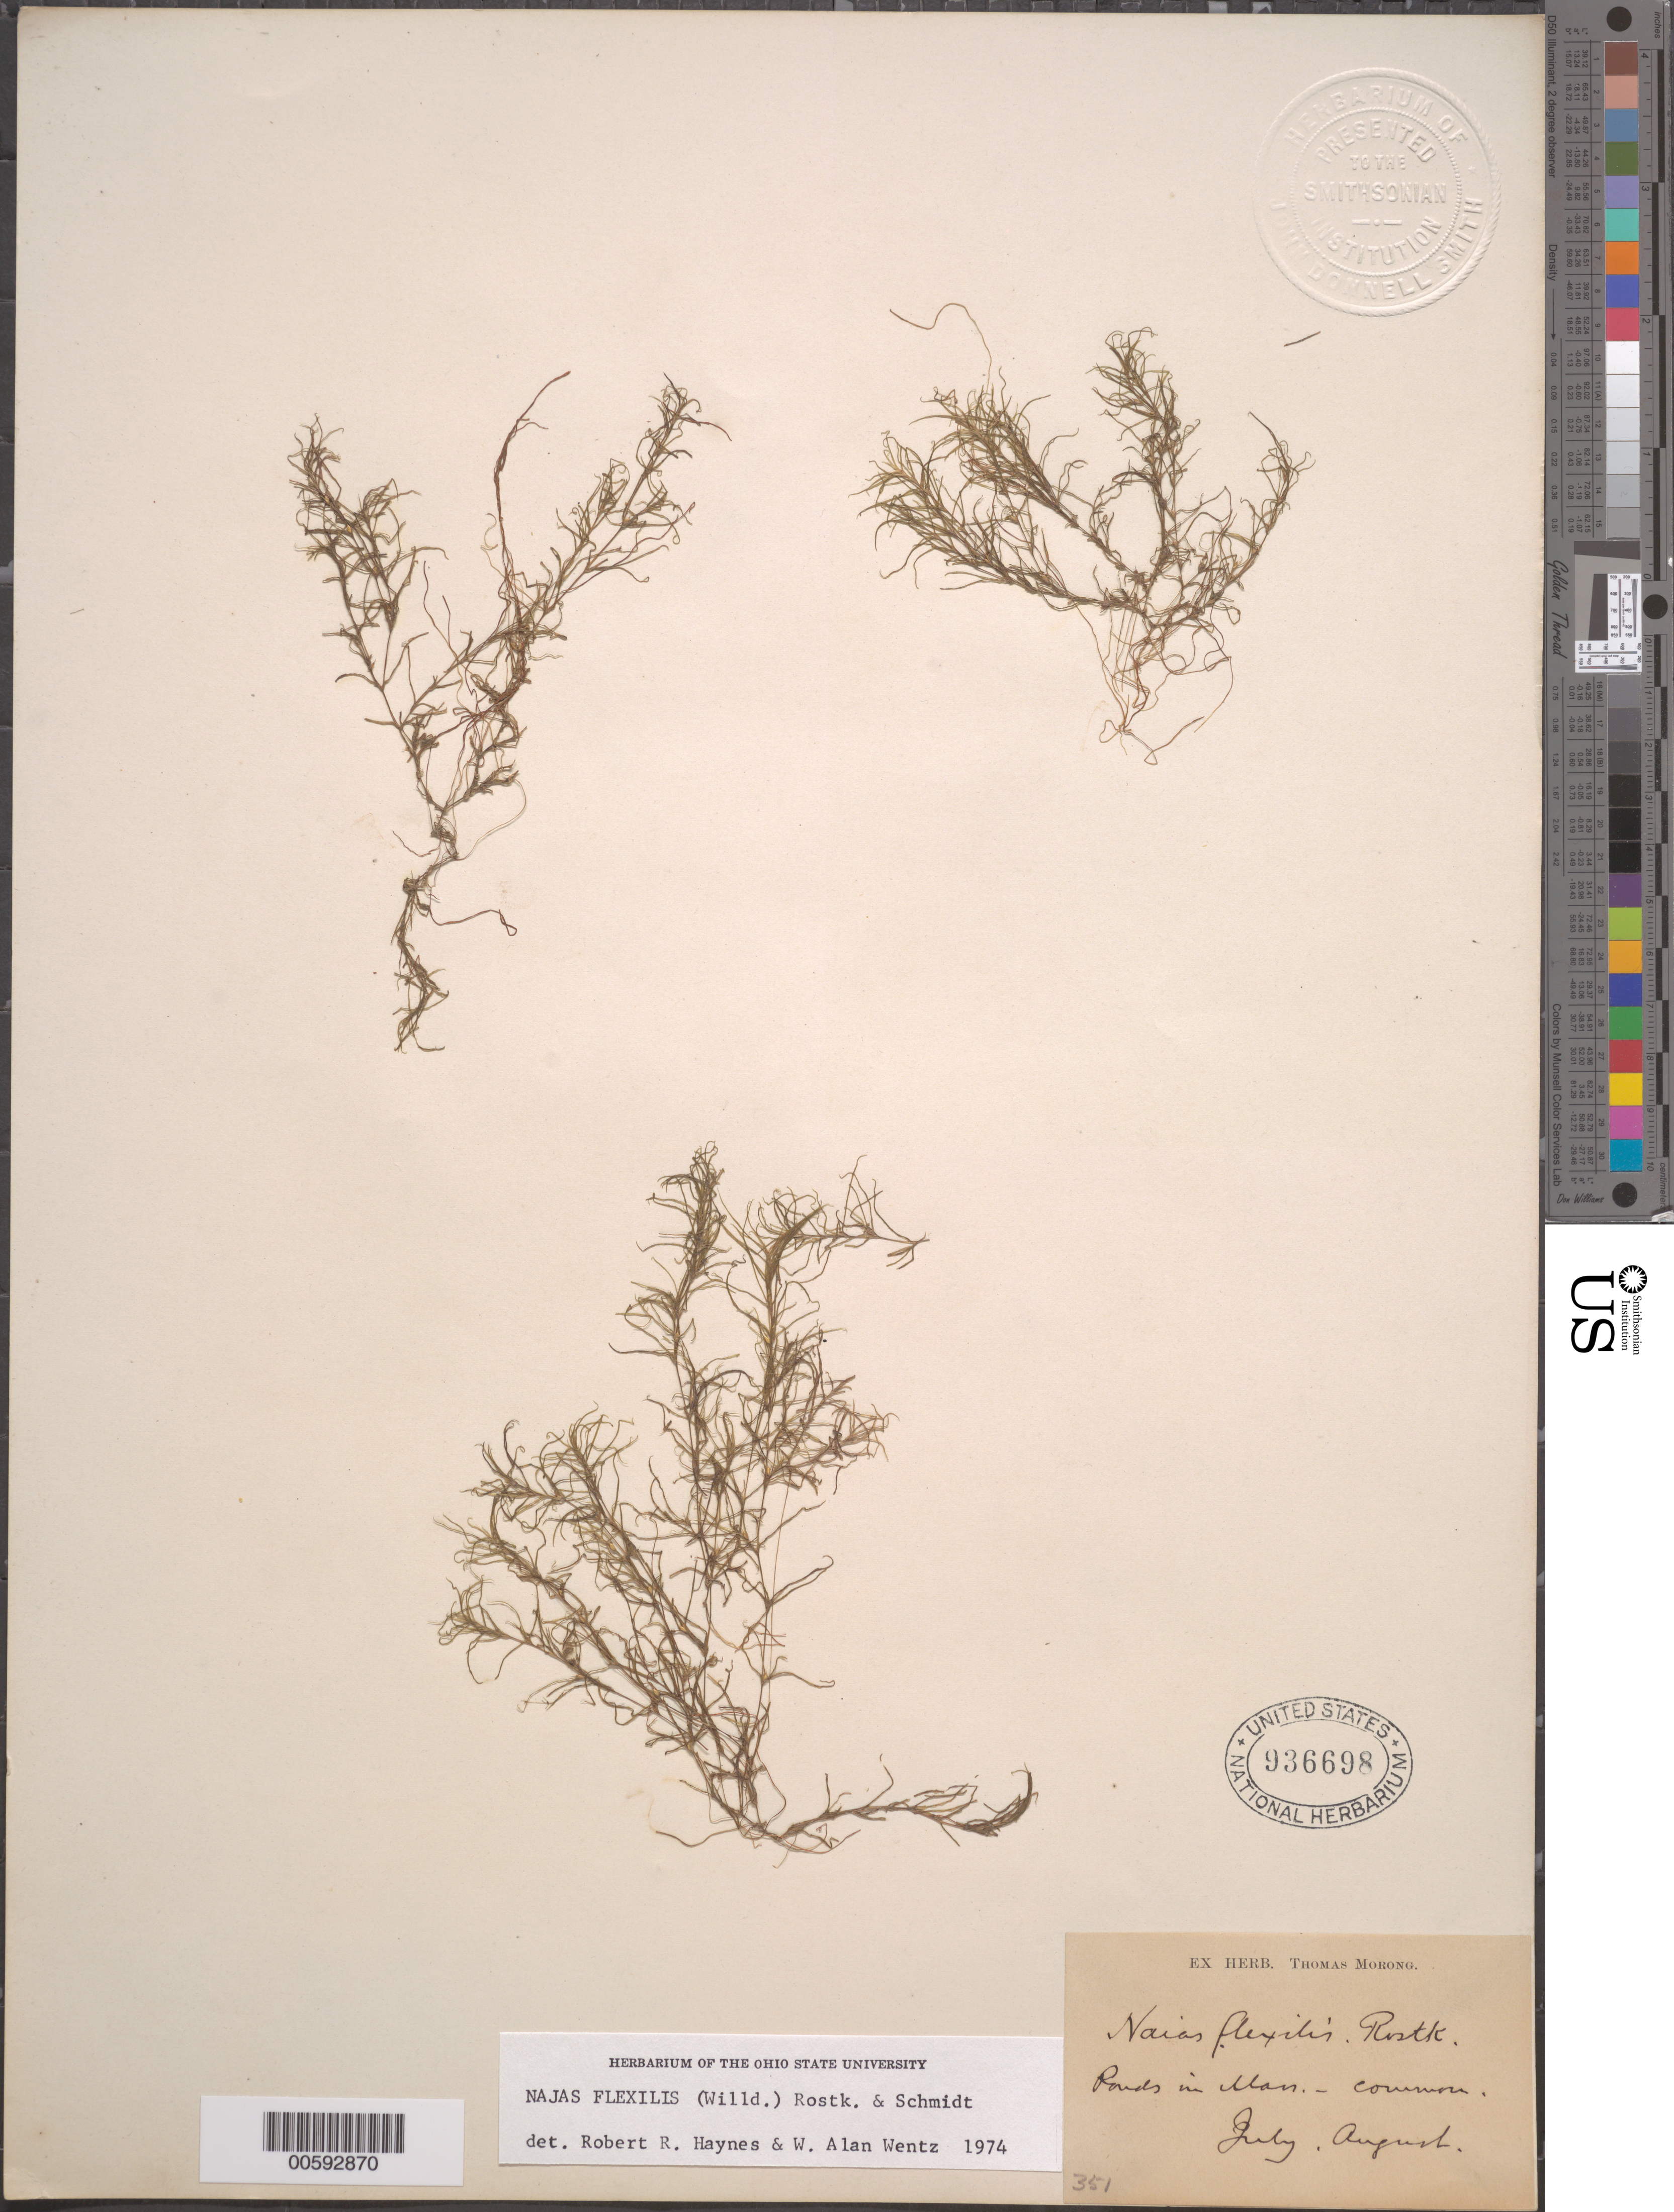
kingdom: Plantae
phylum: Tracheophyta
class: Liliopsida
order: Alismatales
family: Hydrocharitaceae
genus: Najas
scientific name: Najas flexilis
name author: (Willd.) Rostk. & Schmidt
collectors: T. Morong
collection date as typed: Jul ---- to -- Aug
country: United States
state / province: Ohio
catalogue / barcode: US 936698